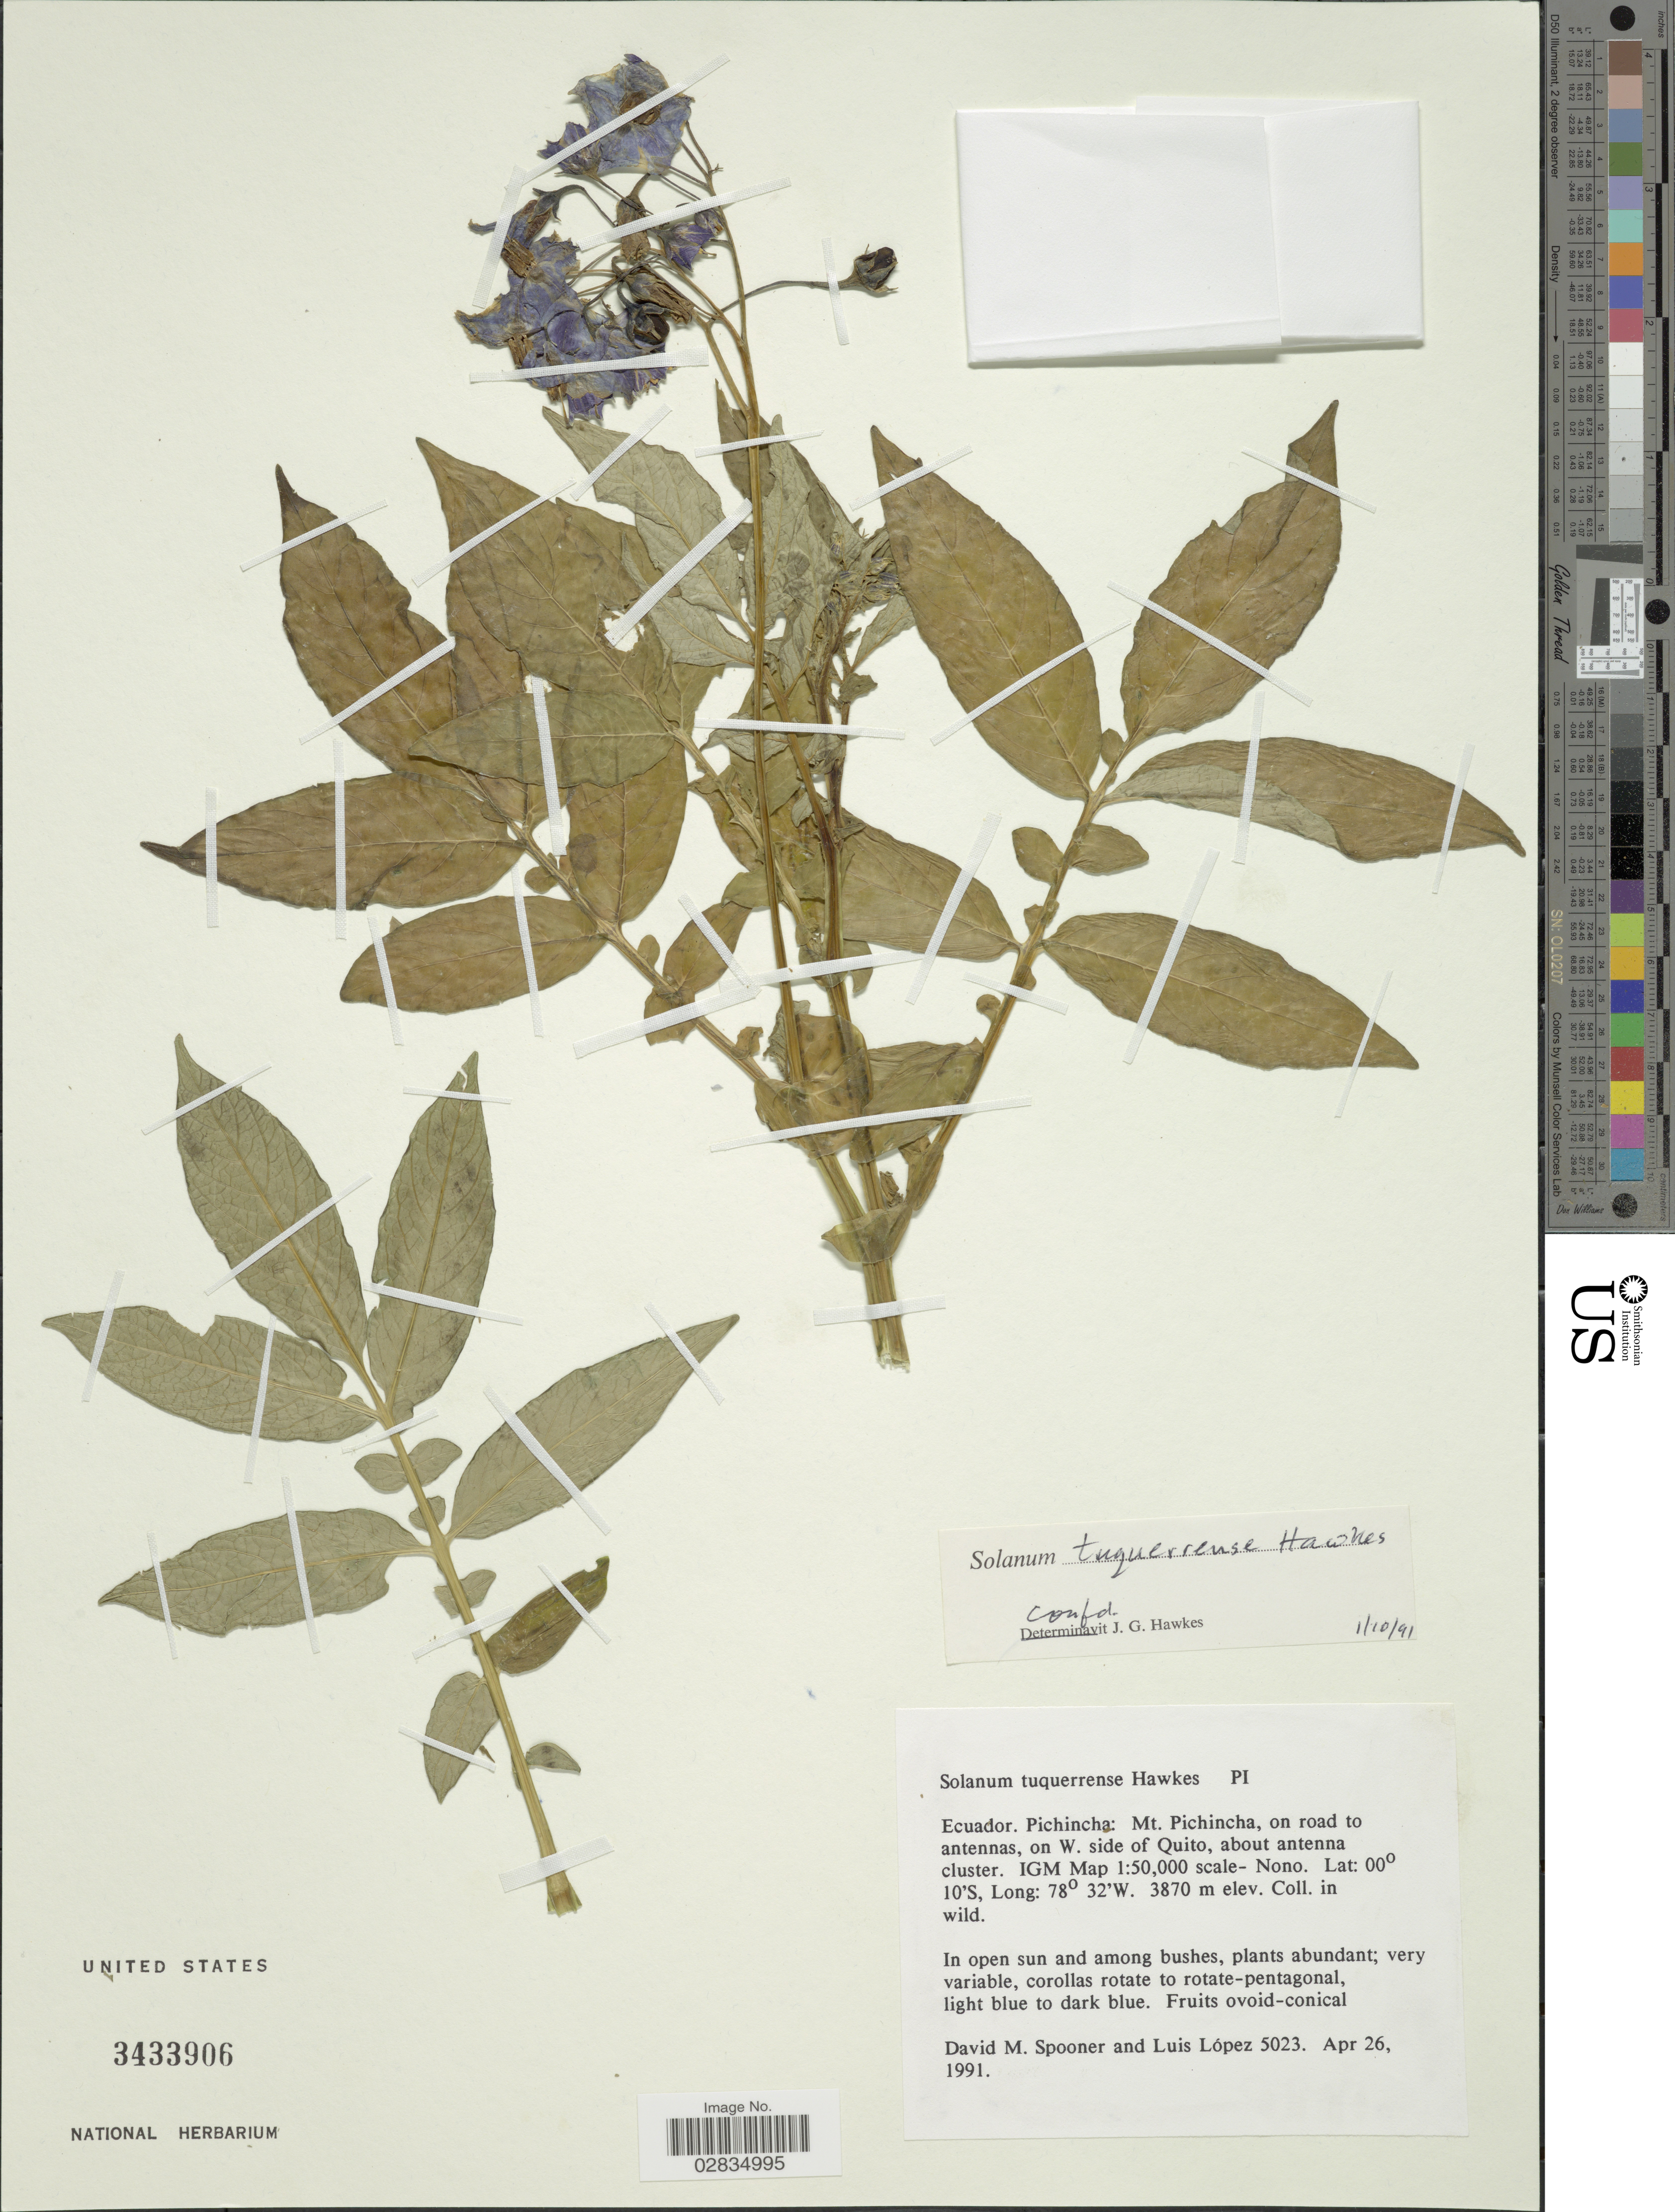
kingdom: Plantae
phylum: Tracheophyta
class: Magnoliopsida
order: Solanales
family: Solanaceae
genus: Solanum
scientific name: Solanum tuquerrense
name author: Hawkes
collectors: D. Spooner & L. López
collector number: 5023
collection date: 1991-04-26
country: Ecuador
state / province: Pichincha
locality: Mt. Pichincha, on road to antennas, on W. side of Quito, about antenna cluster, IGM Map 1:50.000 scale-Nono.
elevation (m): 3870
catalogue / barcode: US 3433906